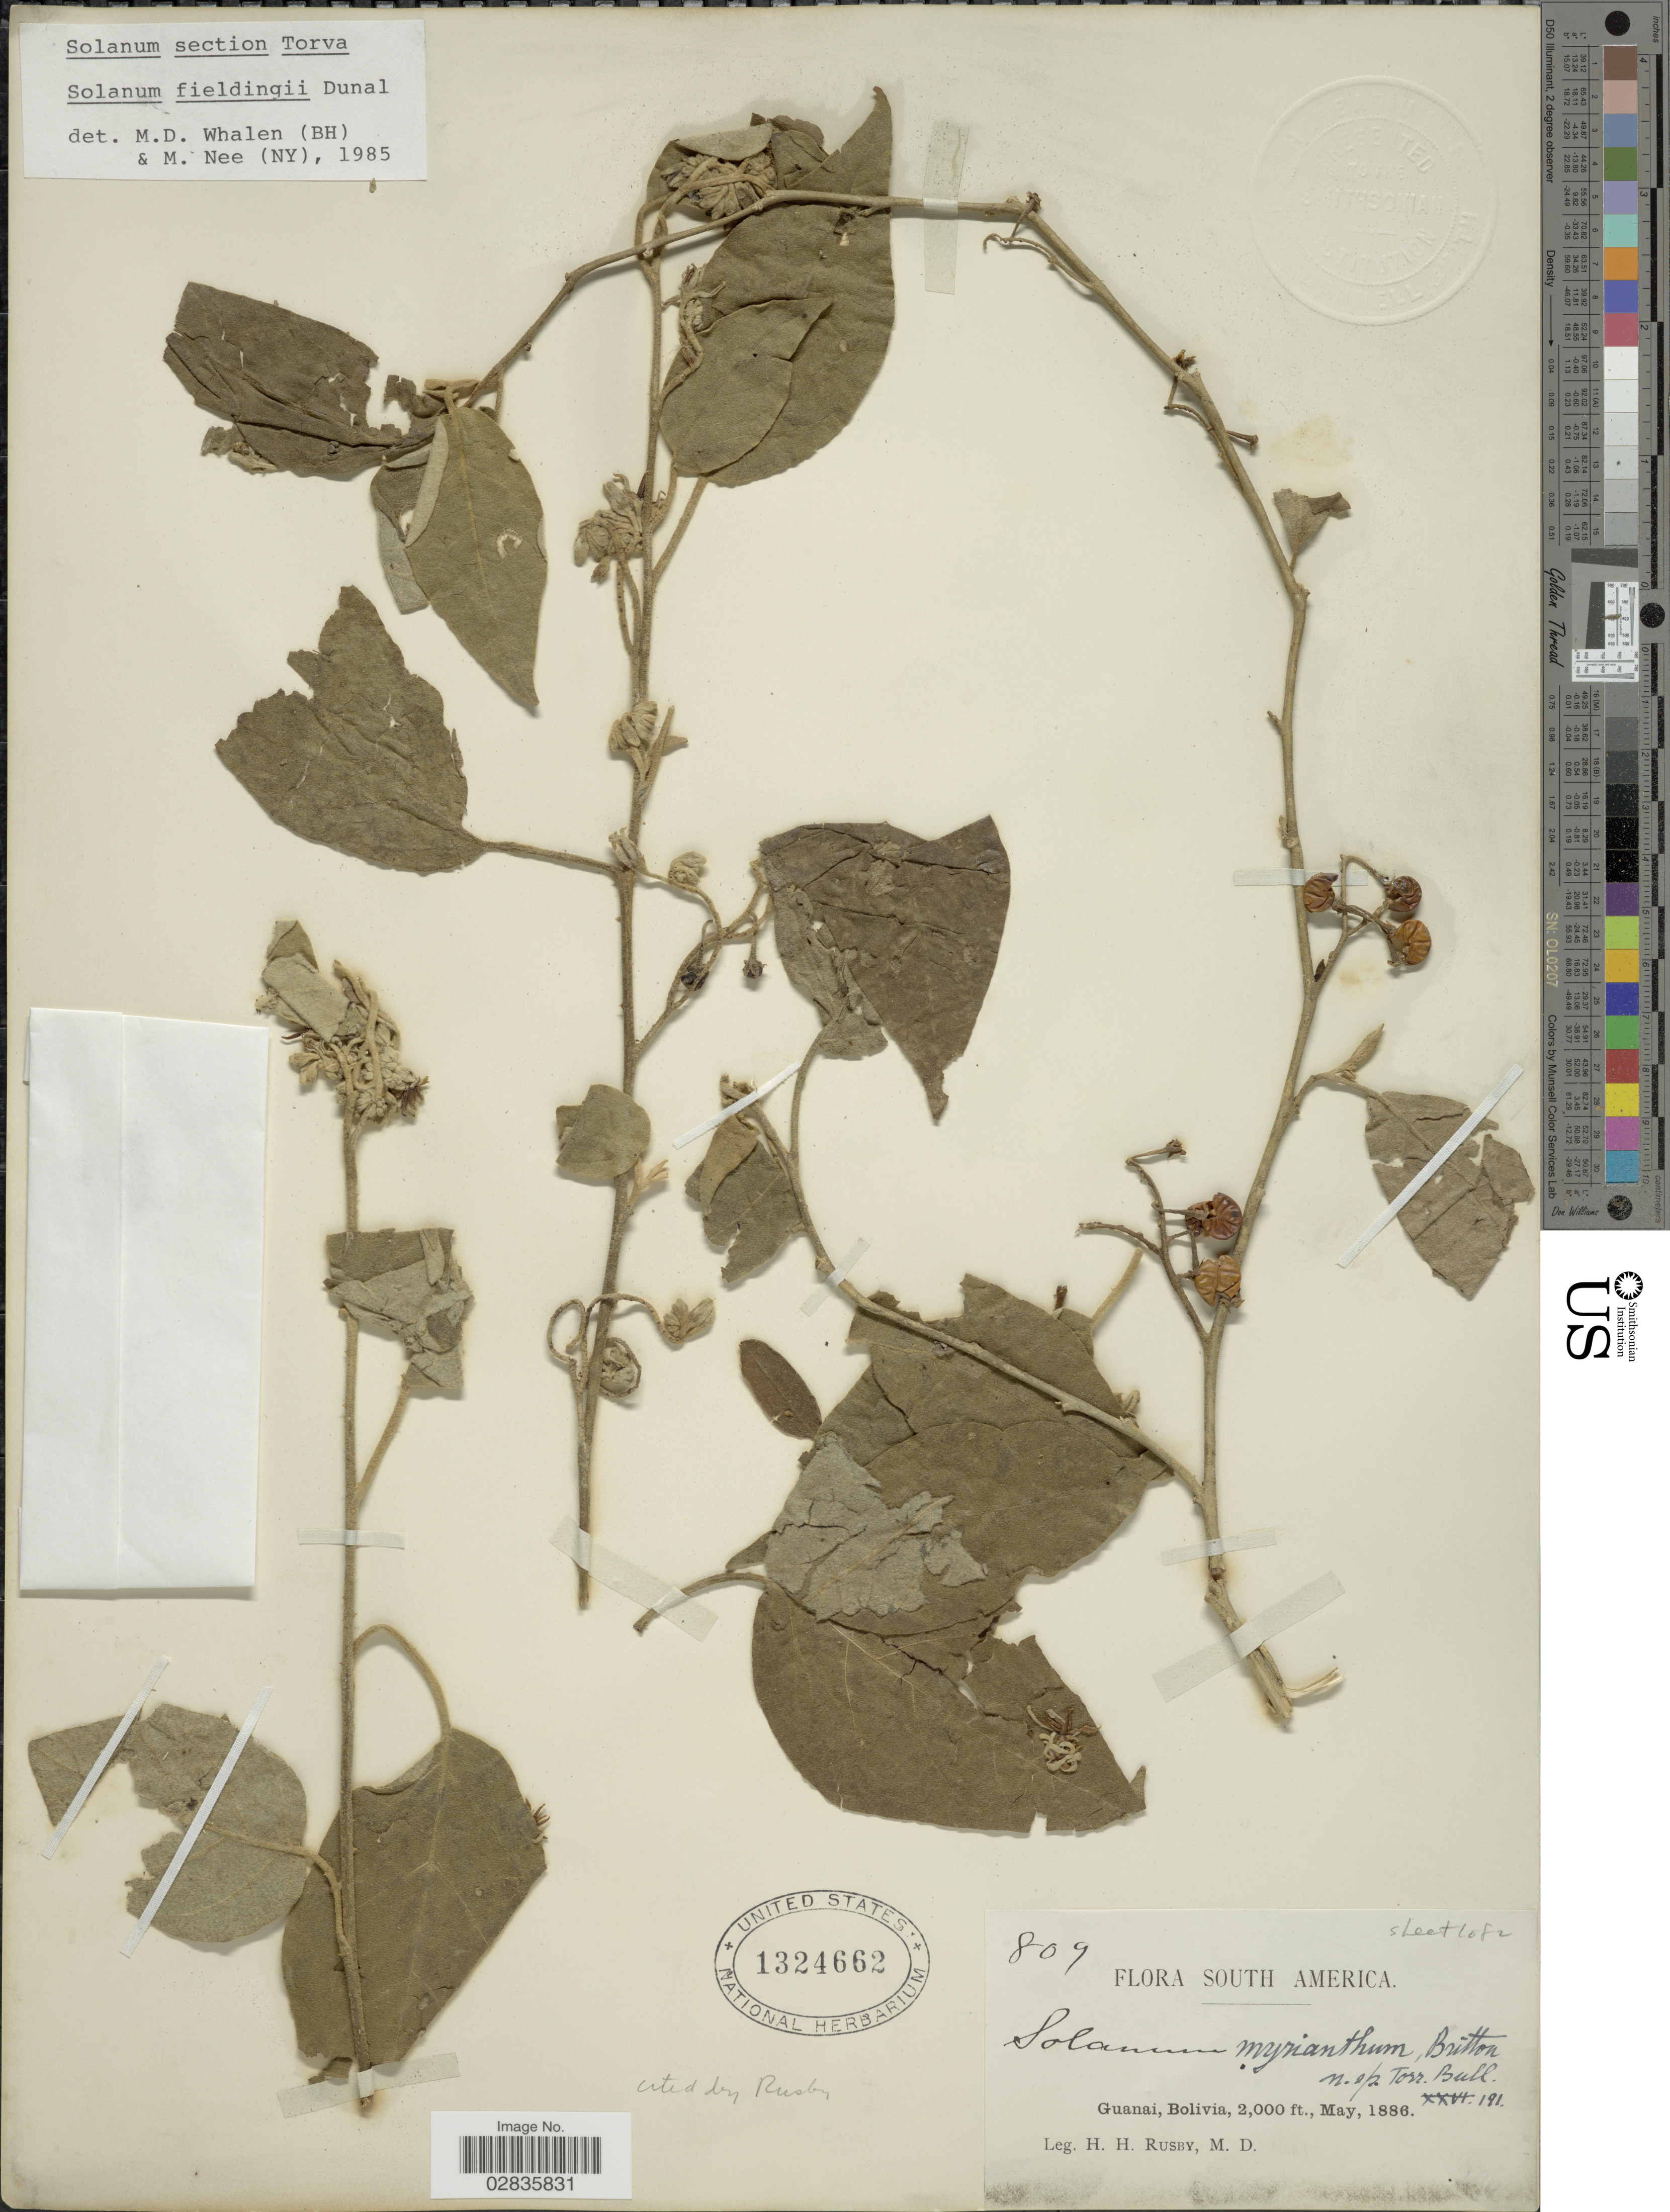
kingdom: Plantae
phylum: Tracheophyta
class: Magnoliopsida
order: Solanales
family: Solanaceae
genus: Solanum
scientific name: Solanum fieldingii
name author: Moric. ex Dunal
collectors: H. H. Rusby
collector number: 809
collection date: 1886-05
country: Bolivia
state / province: La Páz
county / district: Larecaja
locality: Guanay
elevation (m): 610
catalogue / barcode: US 1324662